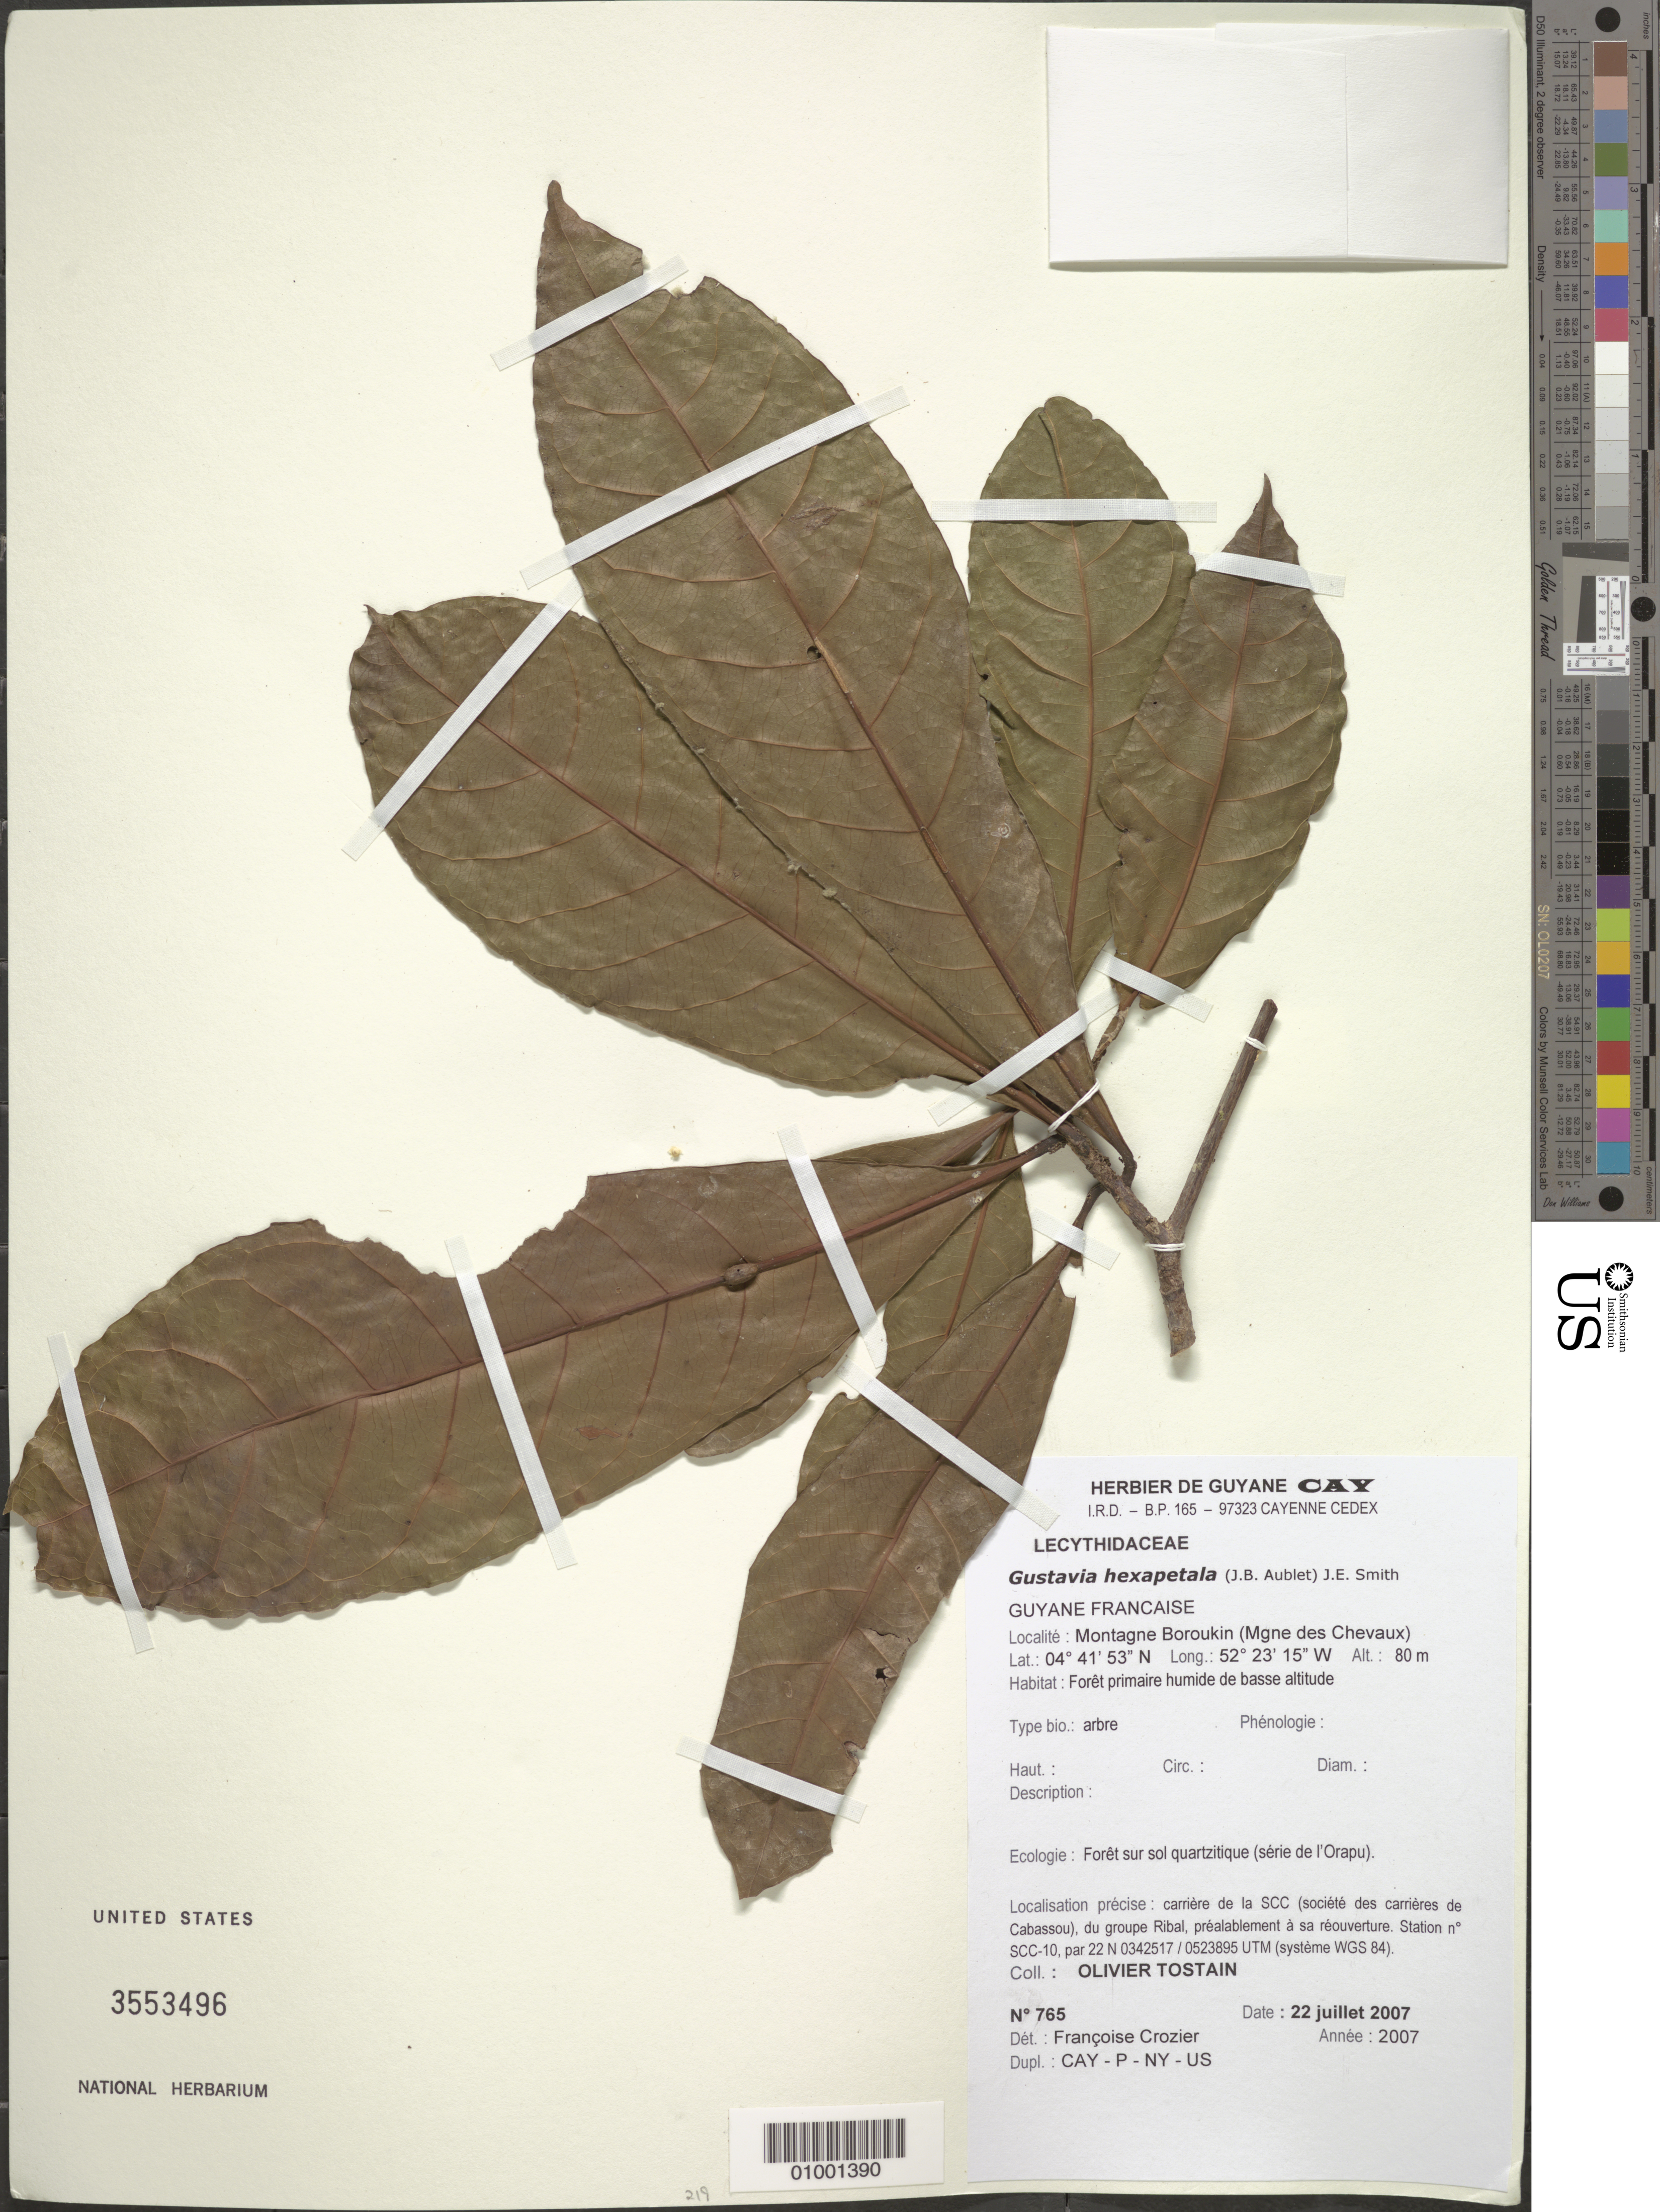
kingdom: Plantae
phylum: Tracheophyta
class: Magnoliopsida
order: Ericales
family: Lecythidaceae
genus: Gustavia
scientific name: Gustavia hexapetala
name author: (Aubl.) Sm.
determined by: Crozier, F.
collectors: O. Tostain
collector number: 765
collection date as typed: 22-Jul-07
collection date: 2007-07-22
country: French Guiana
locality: Montagne Boroukin (Mgne des Chevaux); carriere de la SCC (societe des carrieres de Cabassou) du groupe Ribal, prealablement a sa reouverte. Station no.SCC-10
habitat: Foret primaire humide de basse altitude. Foret sur sol quartzitique (serie de l'Orapu)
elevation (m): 80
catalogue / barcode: US 3553496